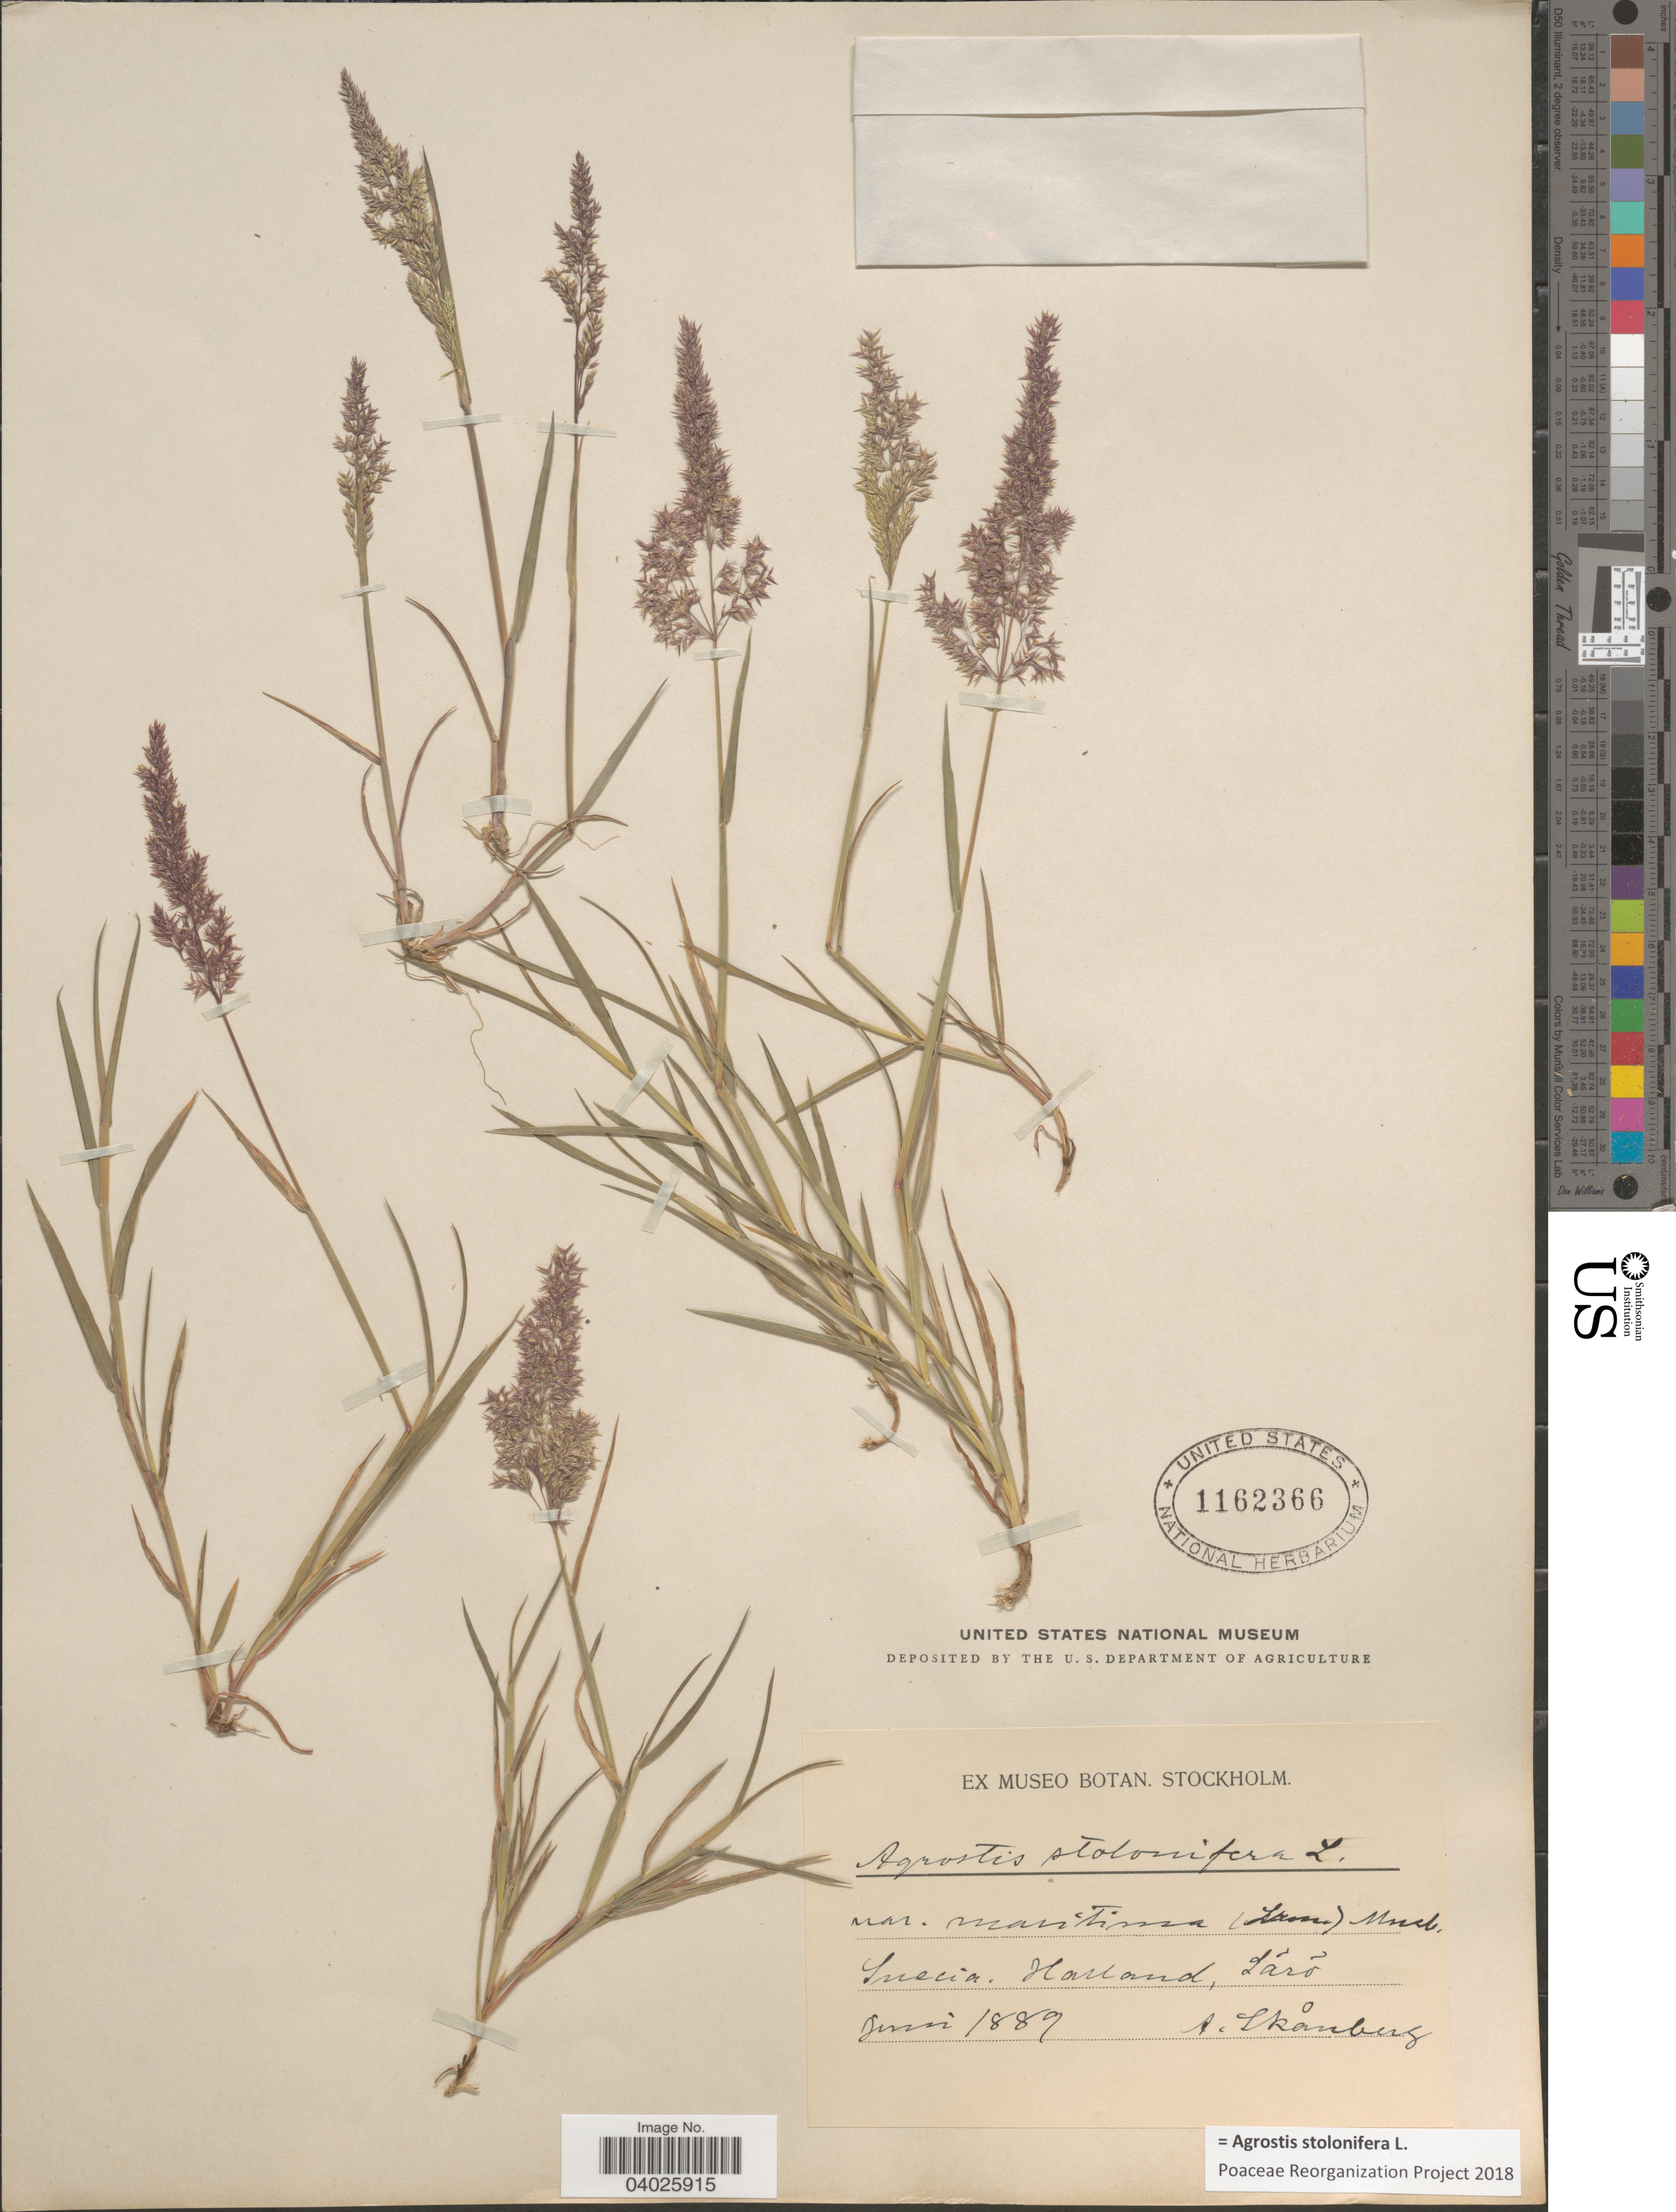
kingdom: Plantae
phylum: Tracheophyta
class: Liliopsida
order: Poales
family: Poaceae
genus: Agrostis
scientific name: Agrostis stolonifera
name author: L.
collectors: A. Skånberg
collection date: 1889-06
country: Sweden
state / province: Halland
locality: Suecia. Halland, Lavö [interpreted].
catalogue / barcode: US 1162366